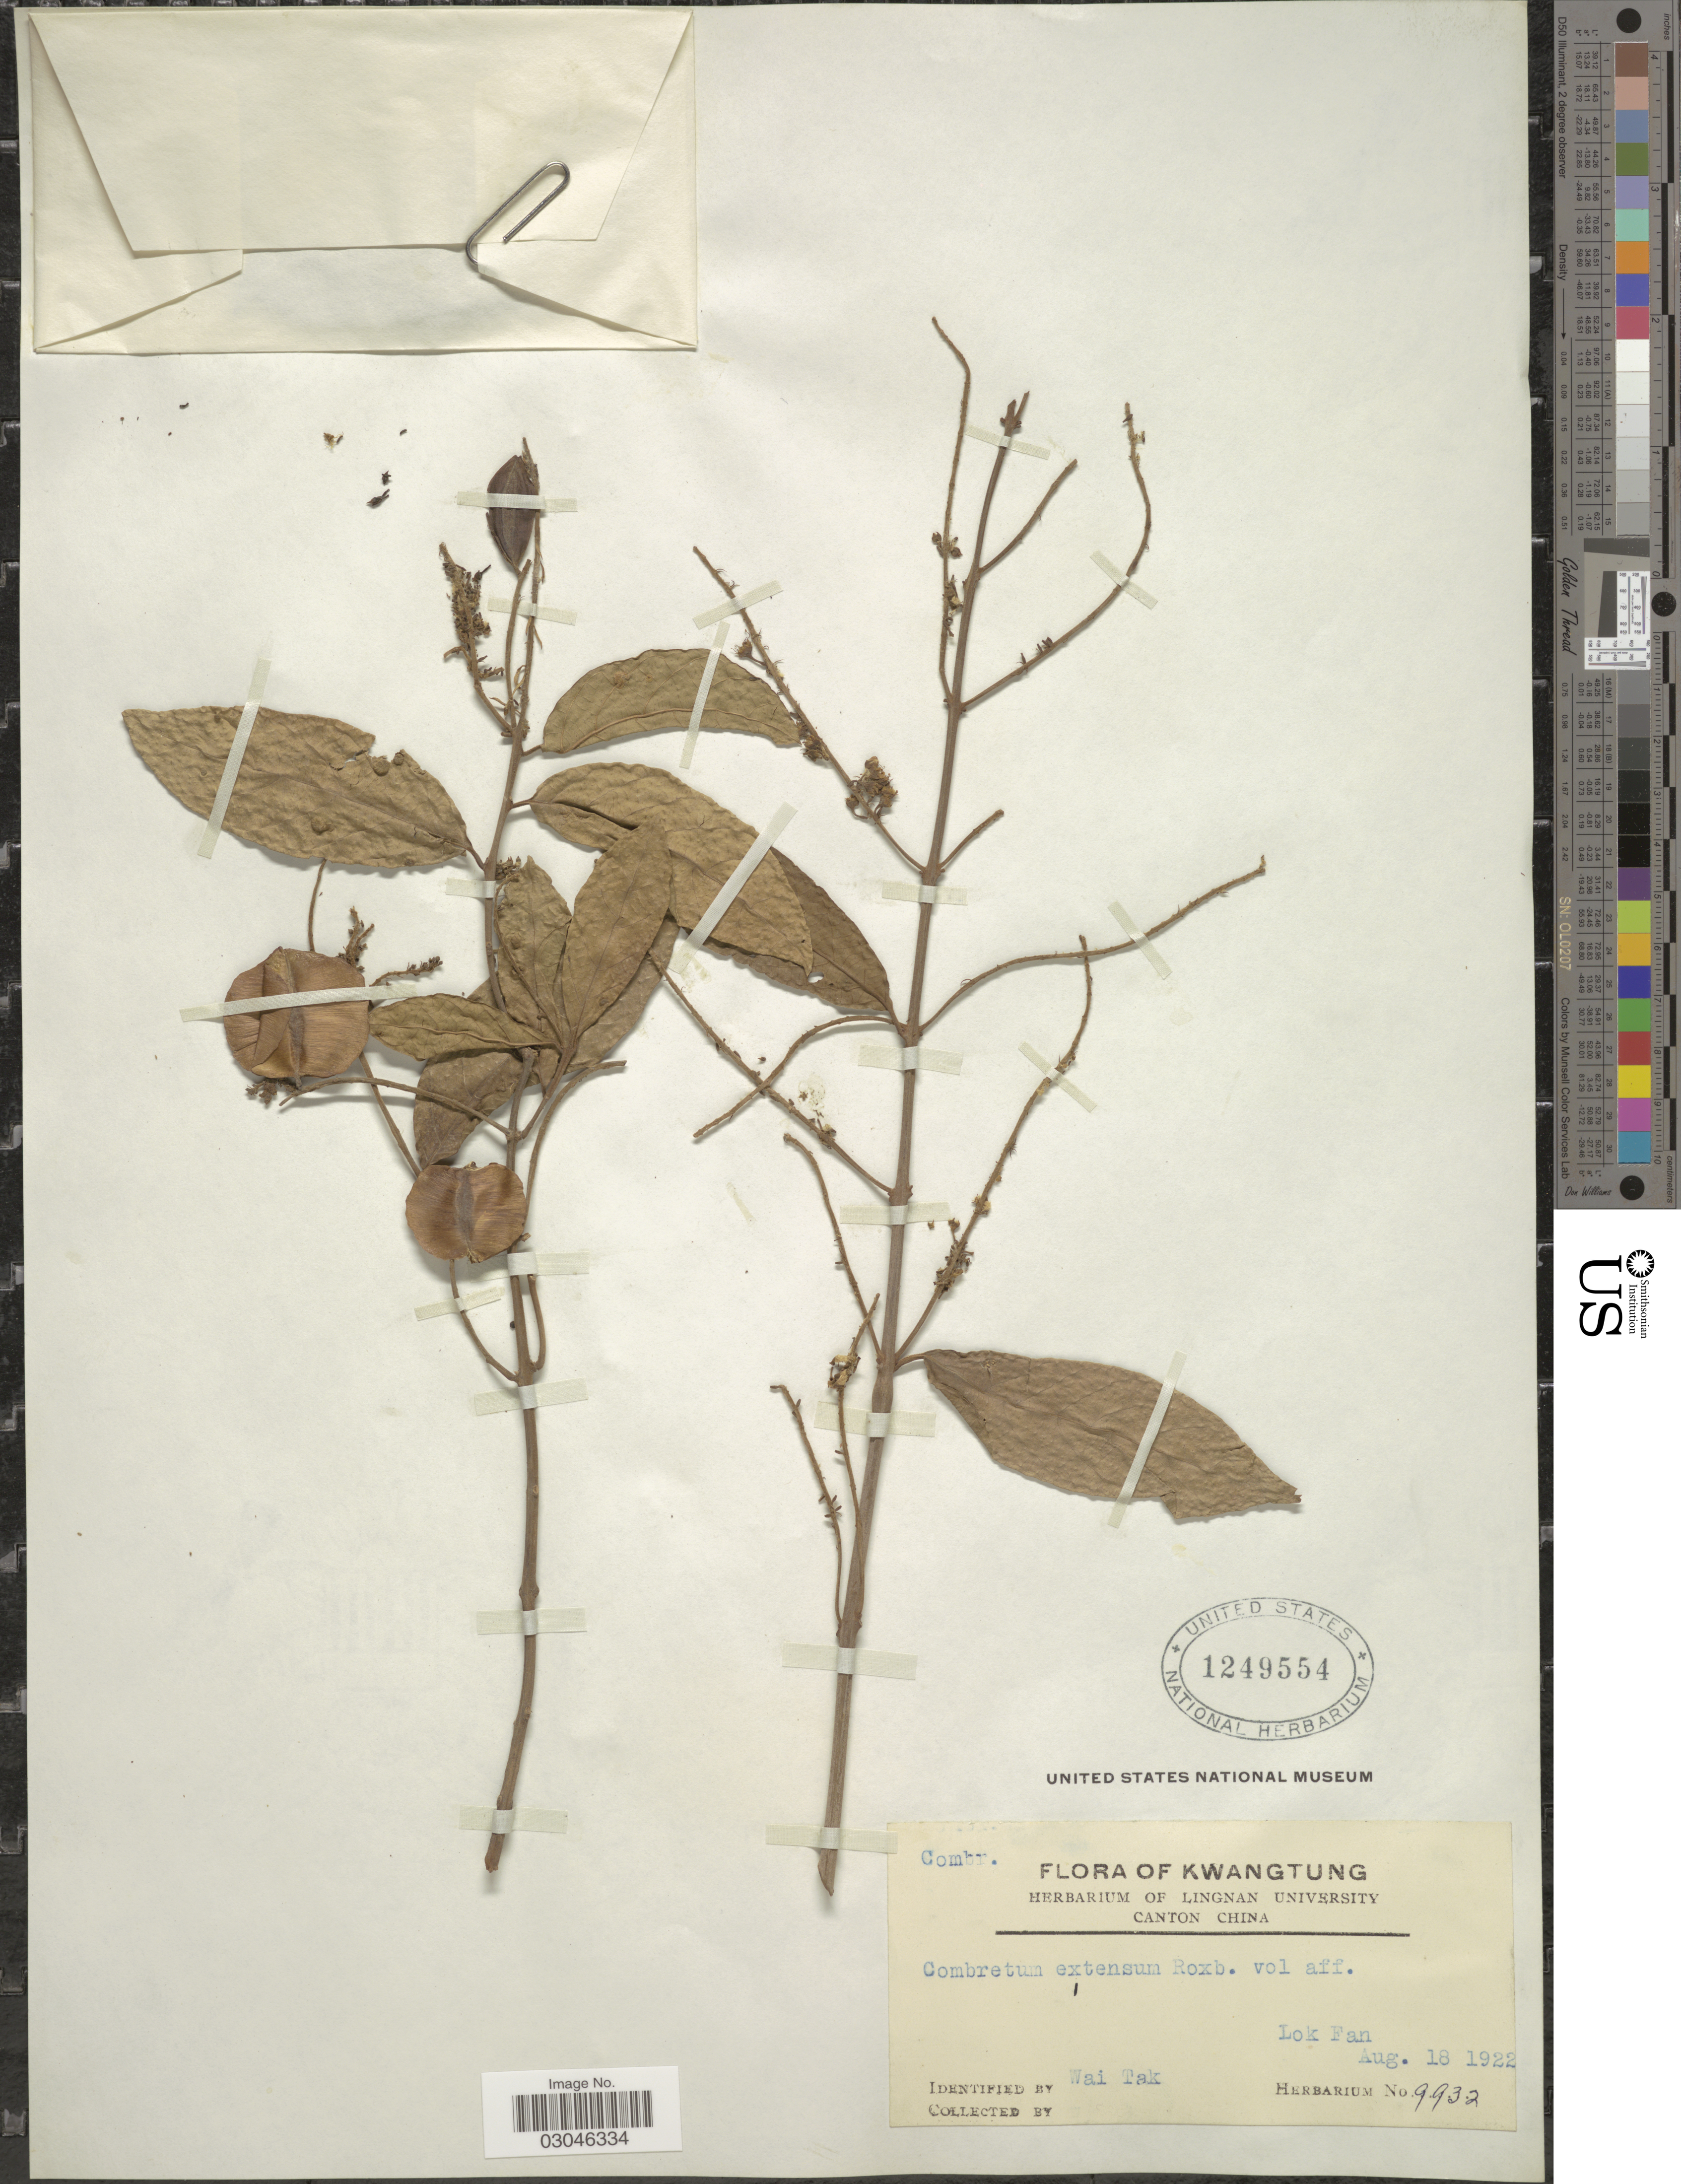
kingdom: Plantae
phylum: Tracheophyta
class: Magnoliopsida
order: Myrtales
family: Combretaceae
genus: Combretum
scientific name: Combretum extensum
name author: Roxb.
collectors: W. Tak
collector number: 9932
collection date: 1922-08-18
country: China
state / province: Guangdong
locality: Kwangtung. Lok Fan.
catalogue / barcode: US 1249554